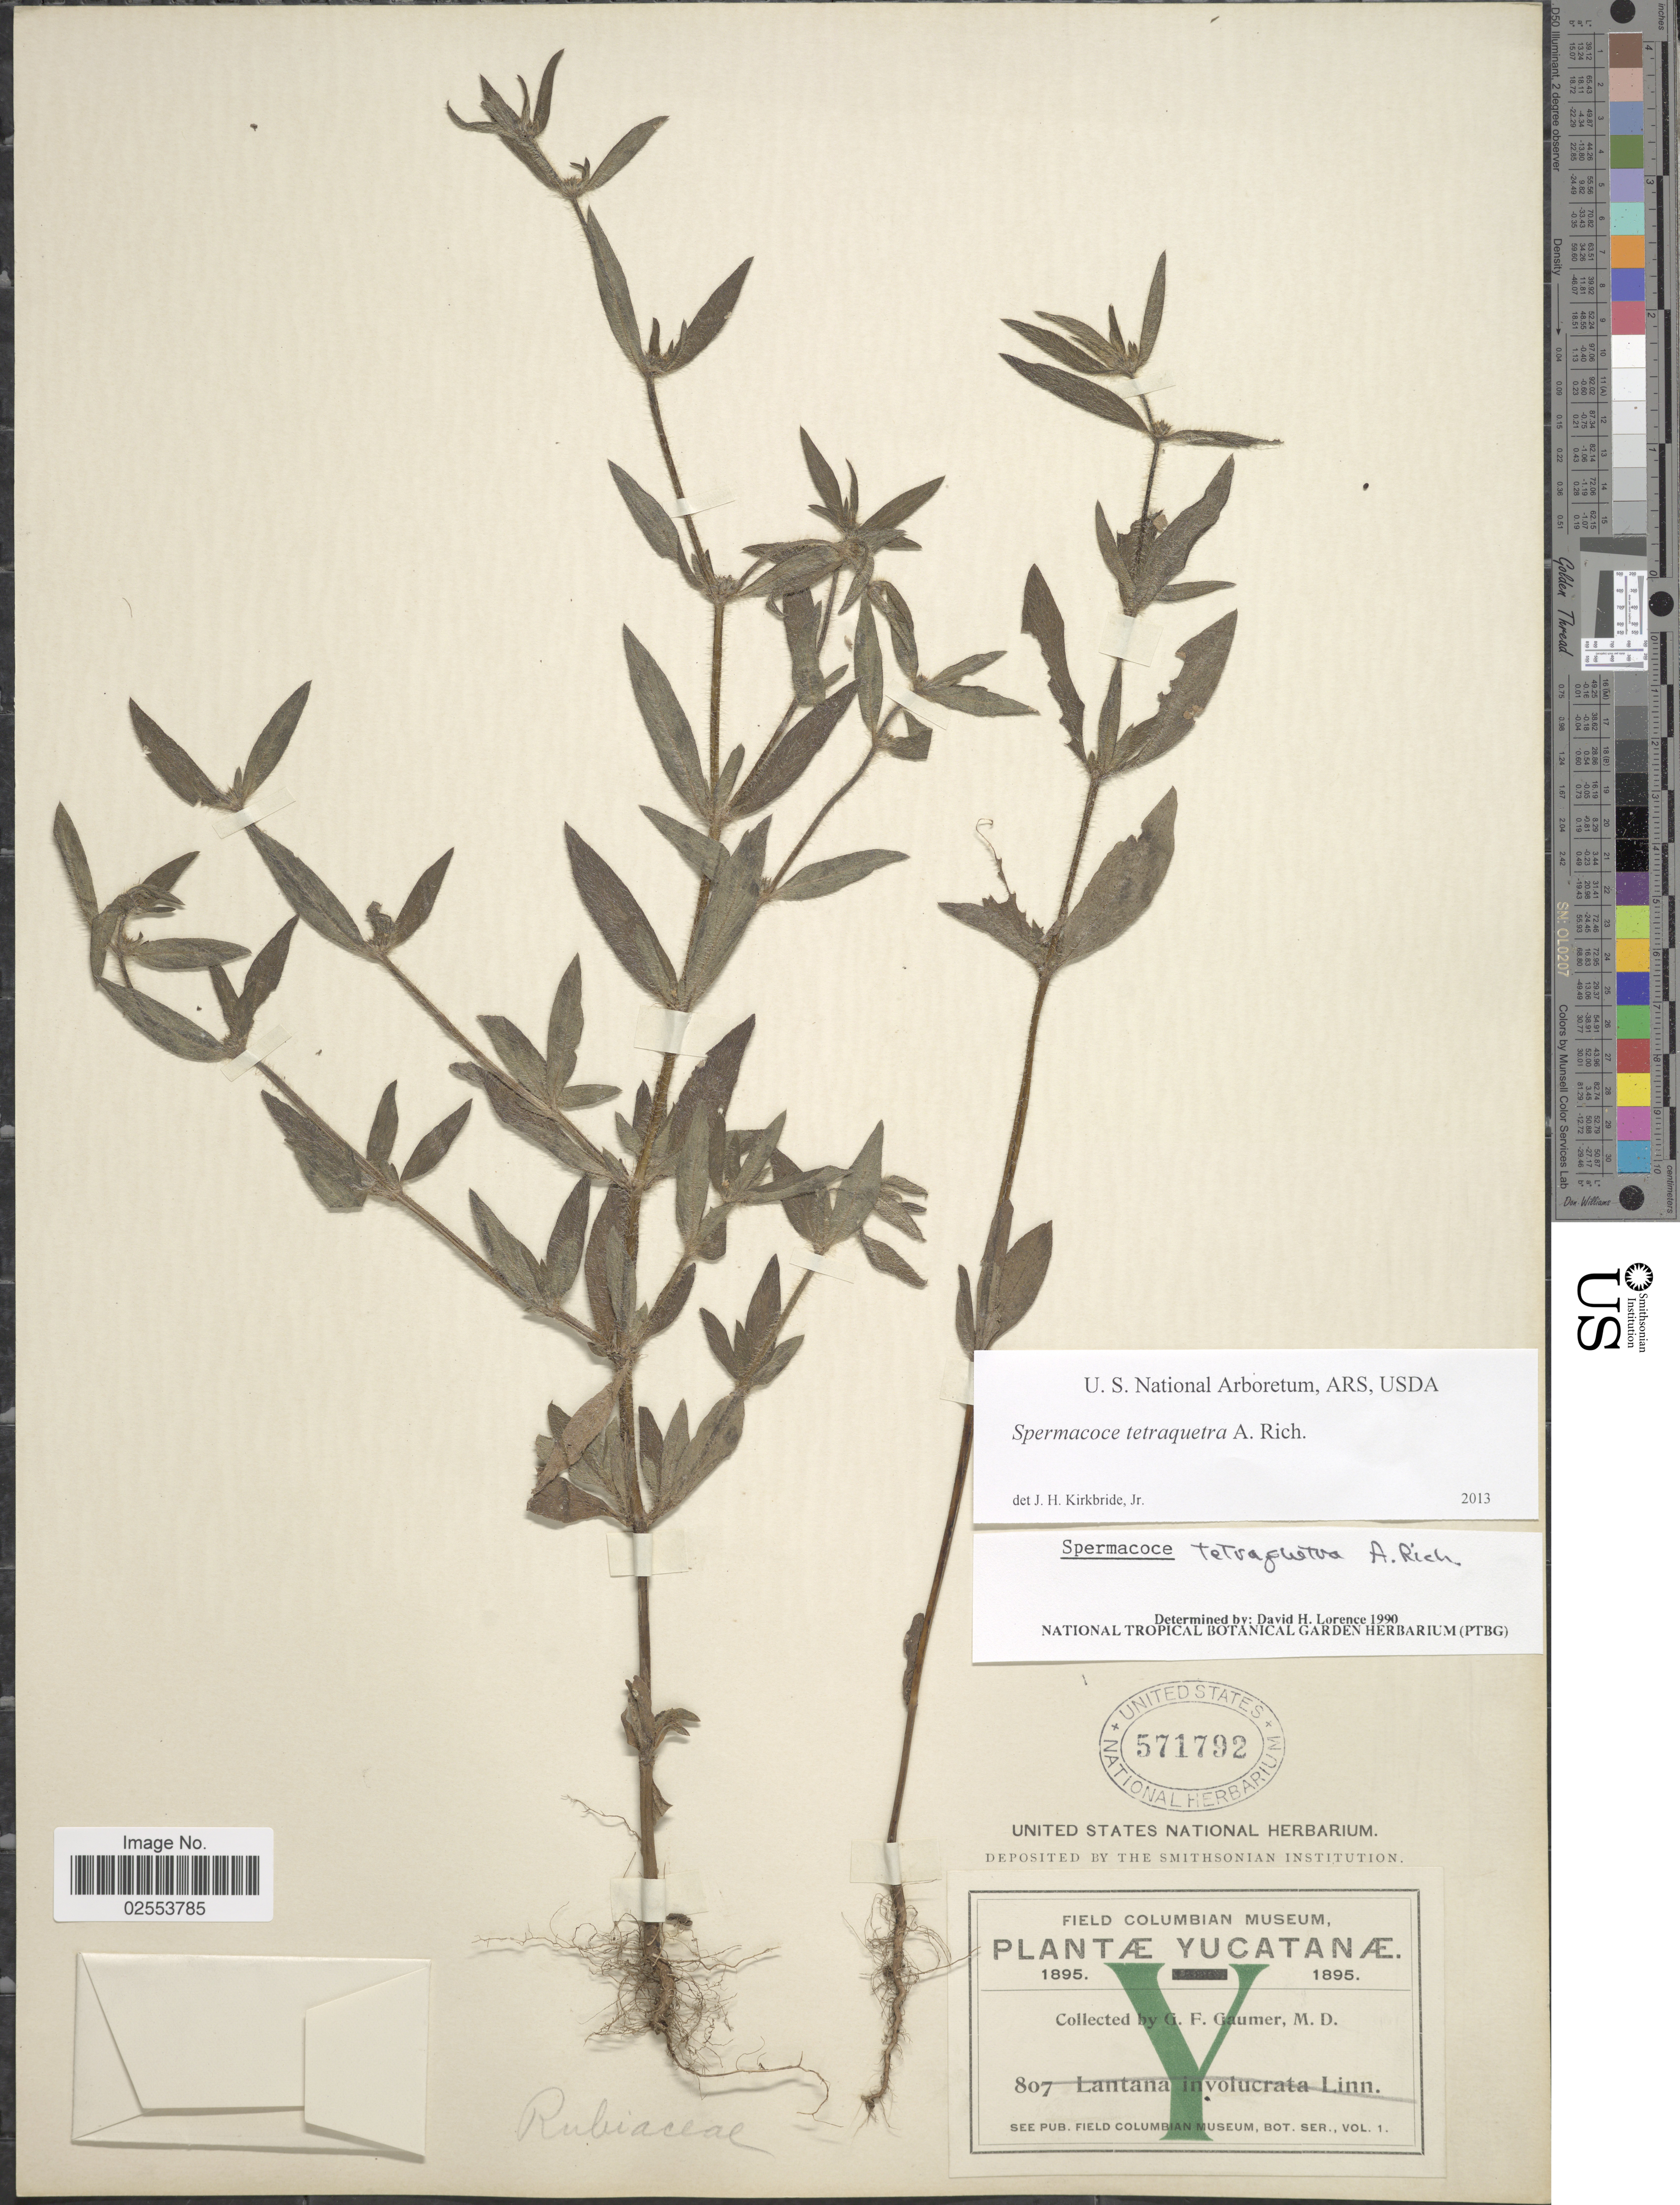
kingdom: Plantae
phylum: Tracheophyta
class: Magnoliopsida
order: Gentianales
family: Rubiaceae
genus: Spermacoce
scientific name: Spermacoce tetraquetra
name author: A. Rich.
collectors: G. F. Gaumer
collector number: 807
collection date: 1895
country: Mexico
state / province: Yucatán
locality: Yucatanae.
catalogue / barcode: US 571792